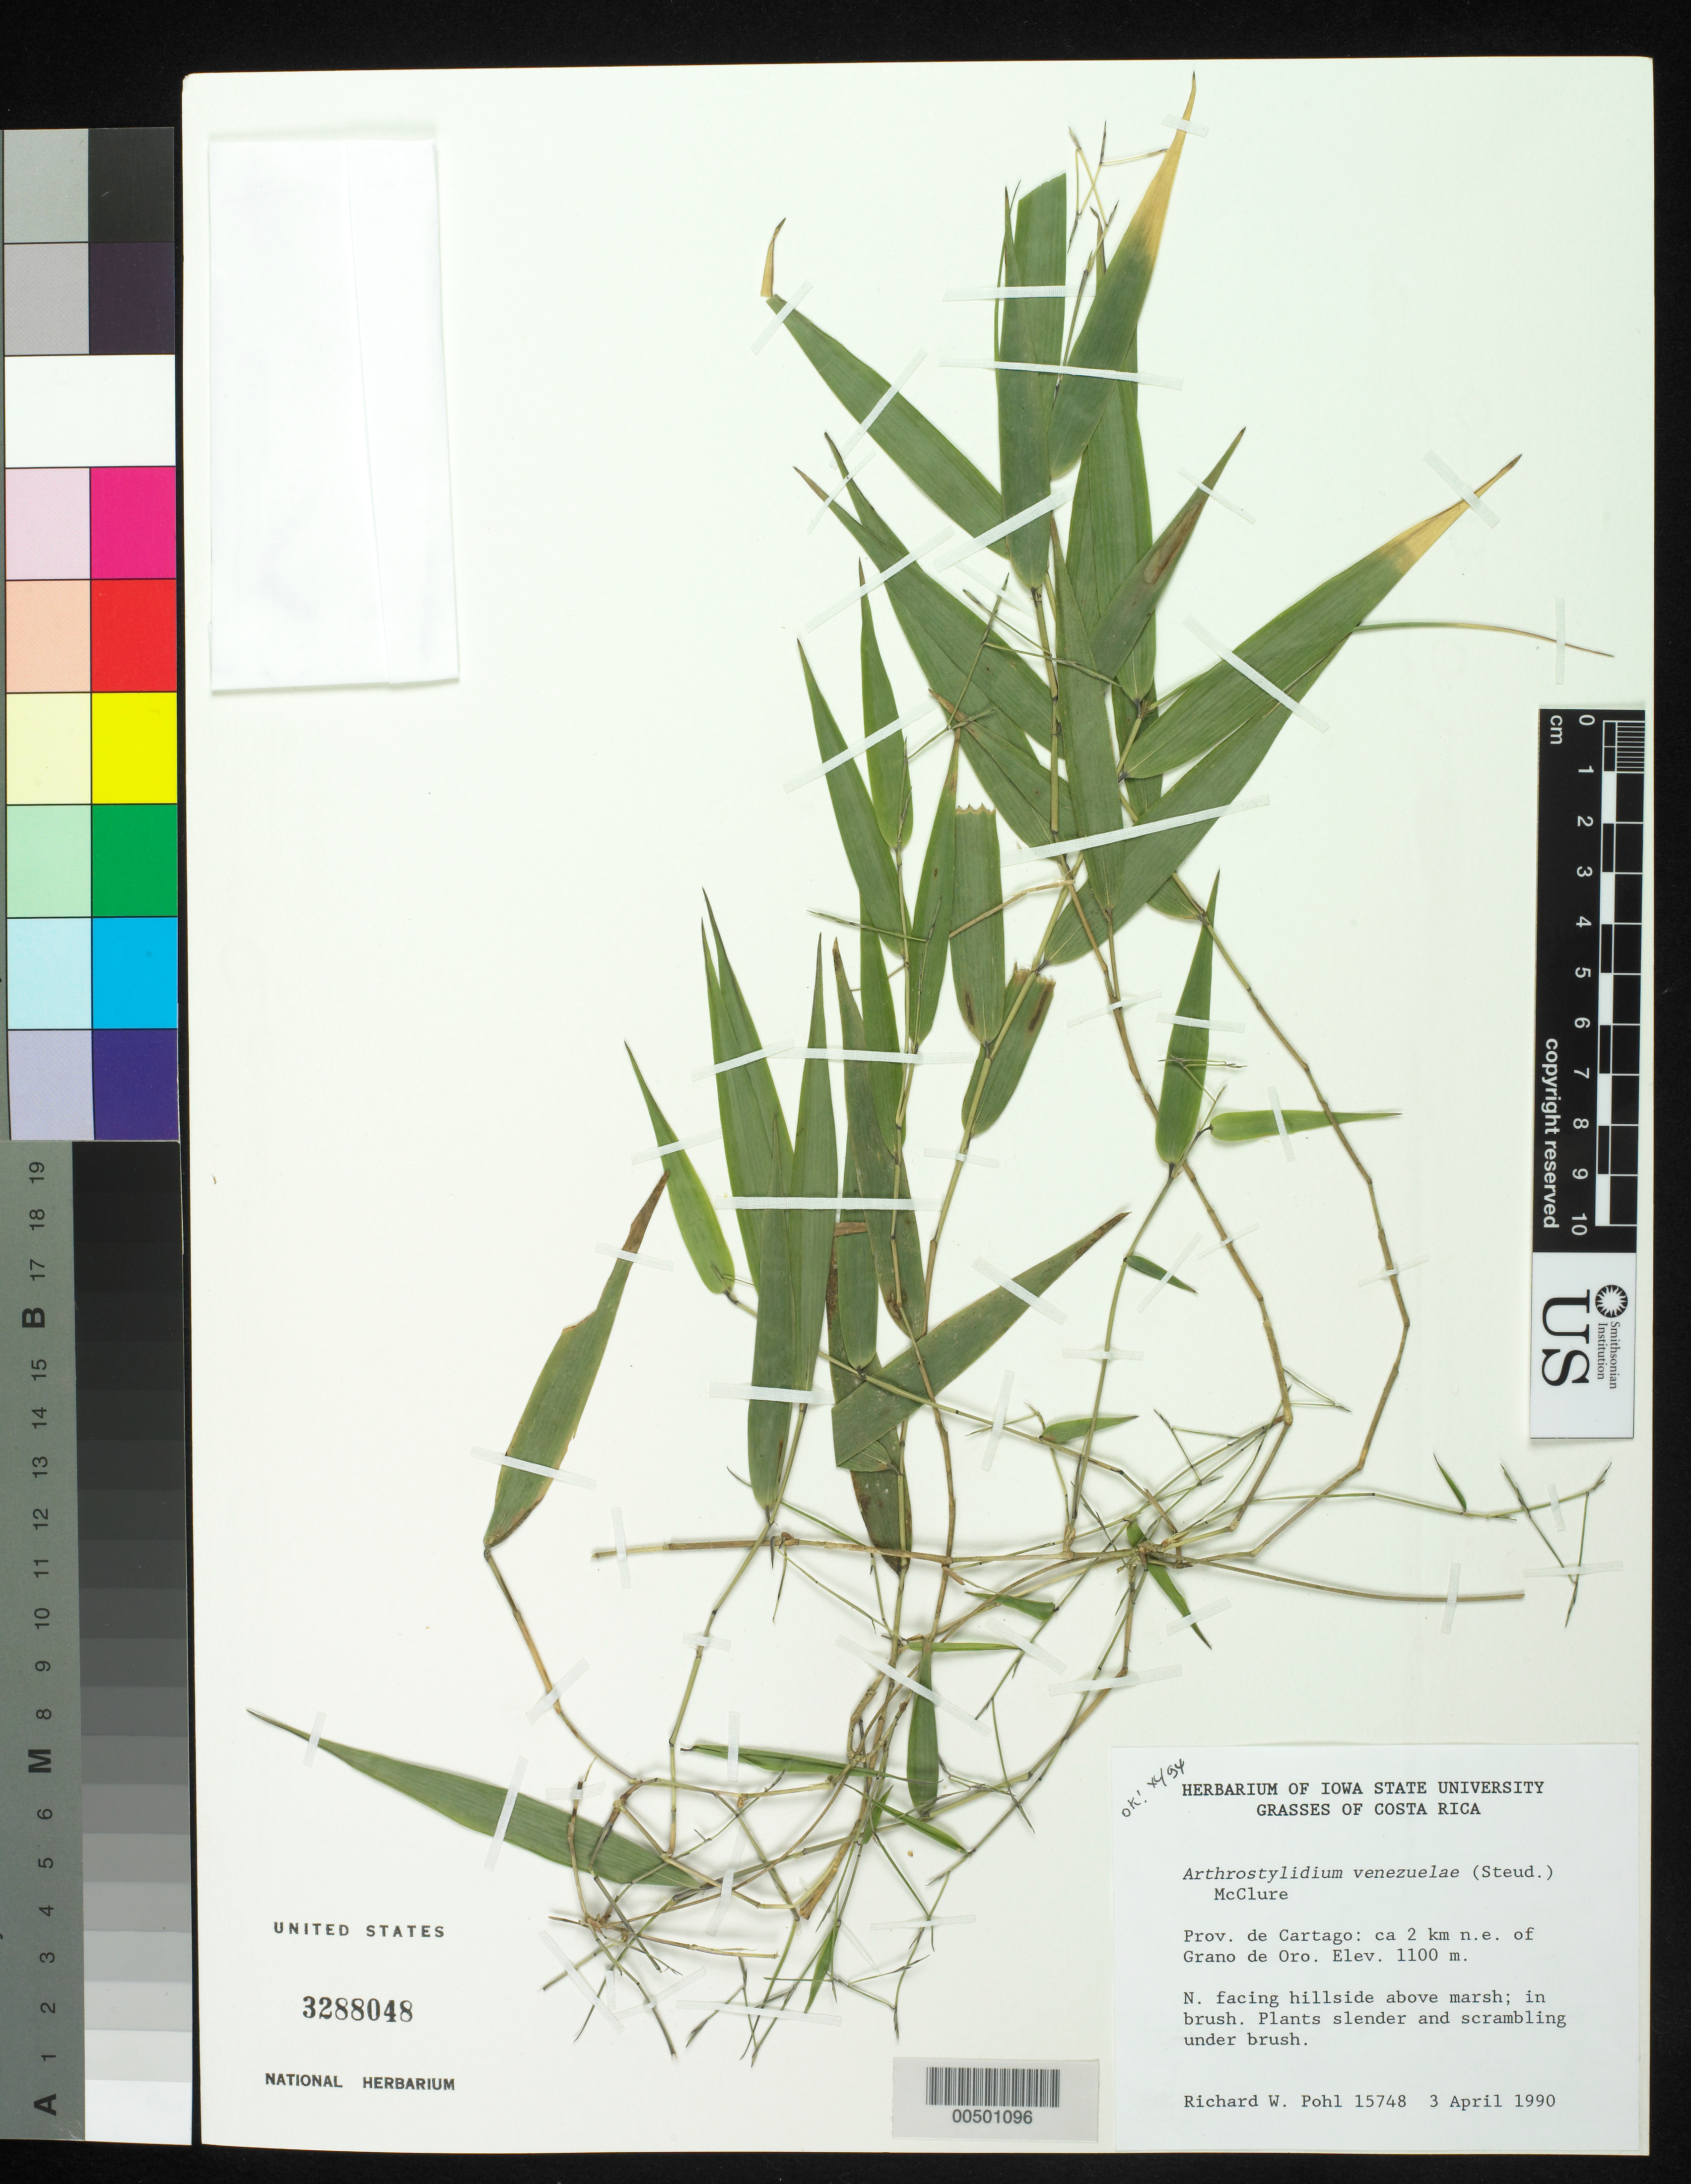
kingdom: Plantae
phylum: Tracheophyta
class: Liliopsida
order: Poales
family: Poaceae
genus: Arthrostylidium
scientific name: Arthrostylidium venezuelae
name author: (Steud.) McClure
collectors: R. W. Pohl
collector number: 15748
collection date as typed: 03 Apr 1990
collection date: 1990-04-03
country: Costa Rica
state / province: Cartago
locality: Ca. 2 km NE of Grano de Oro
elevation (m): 1100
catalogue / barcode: US 3288048